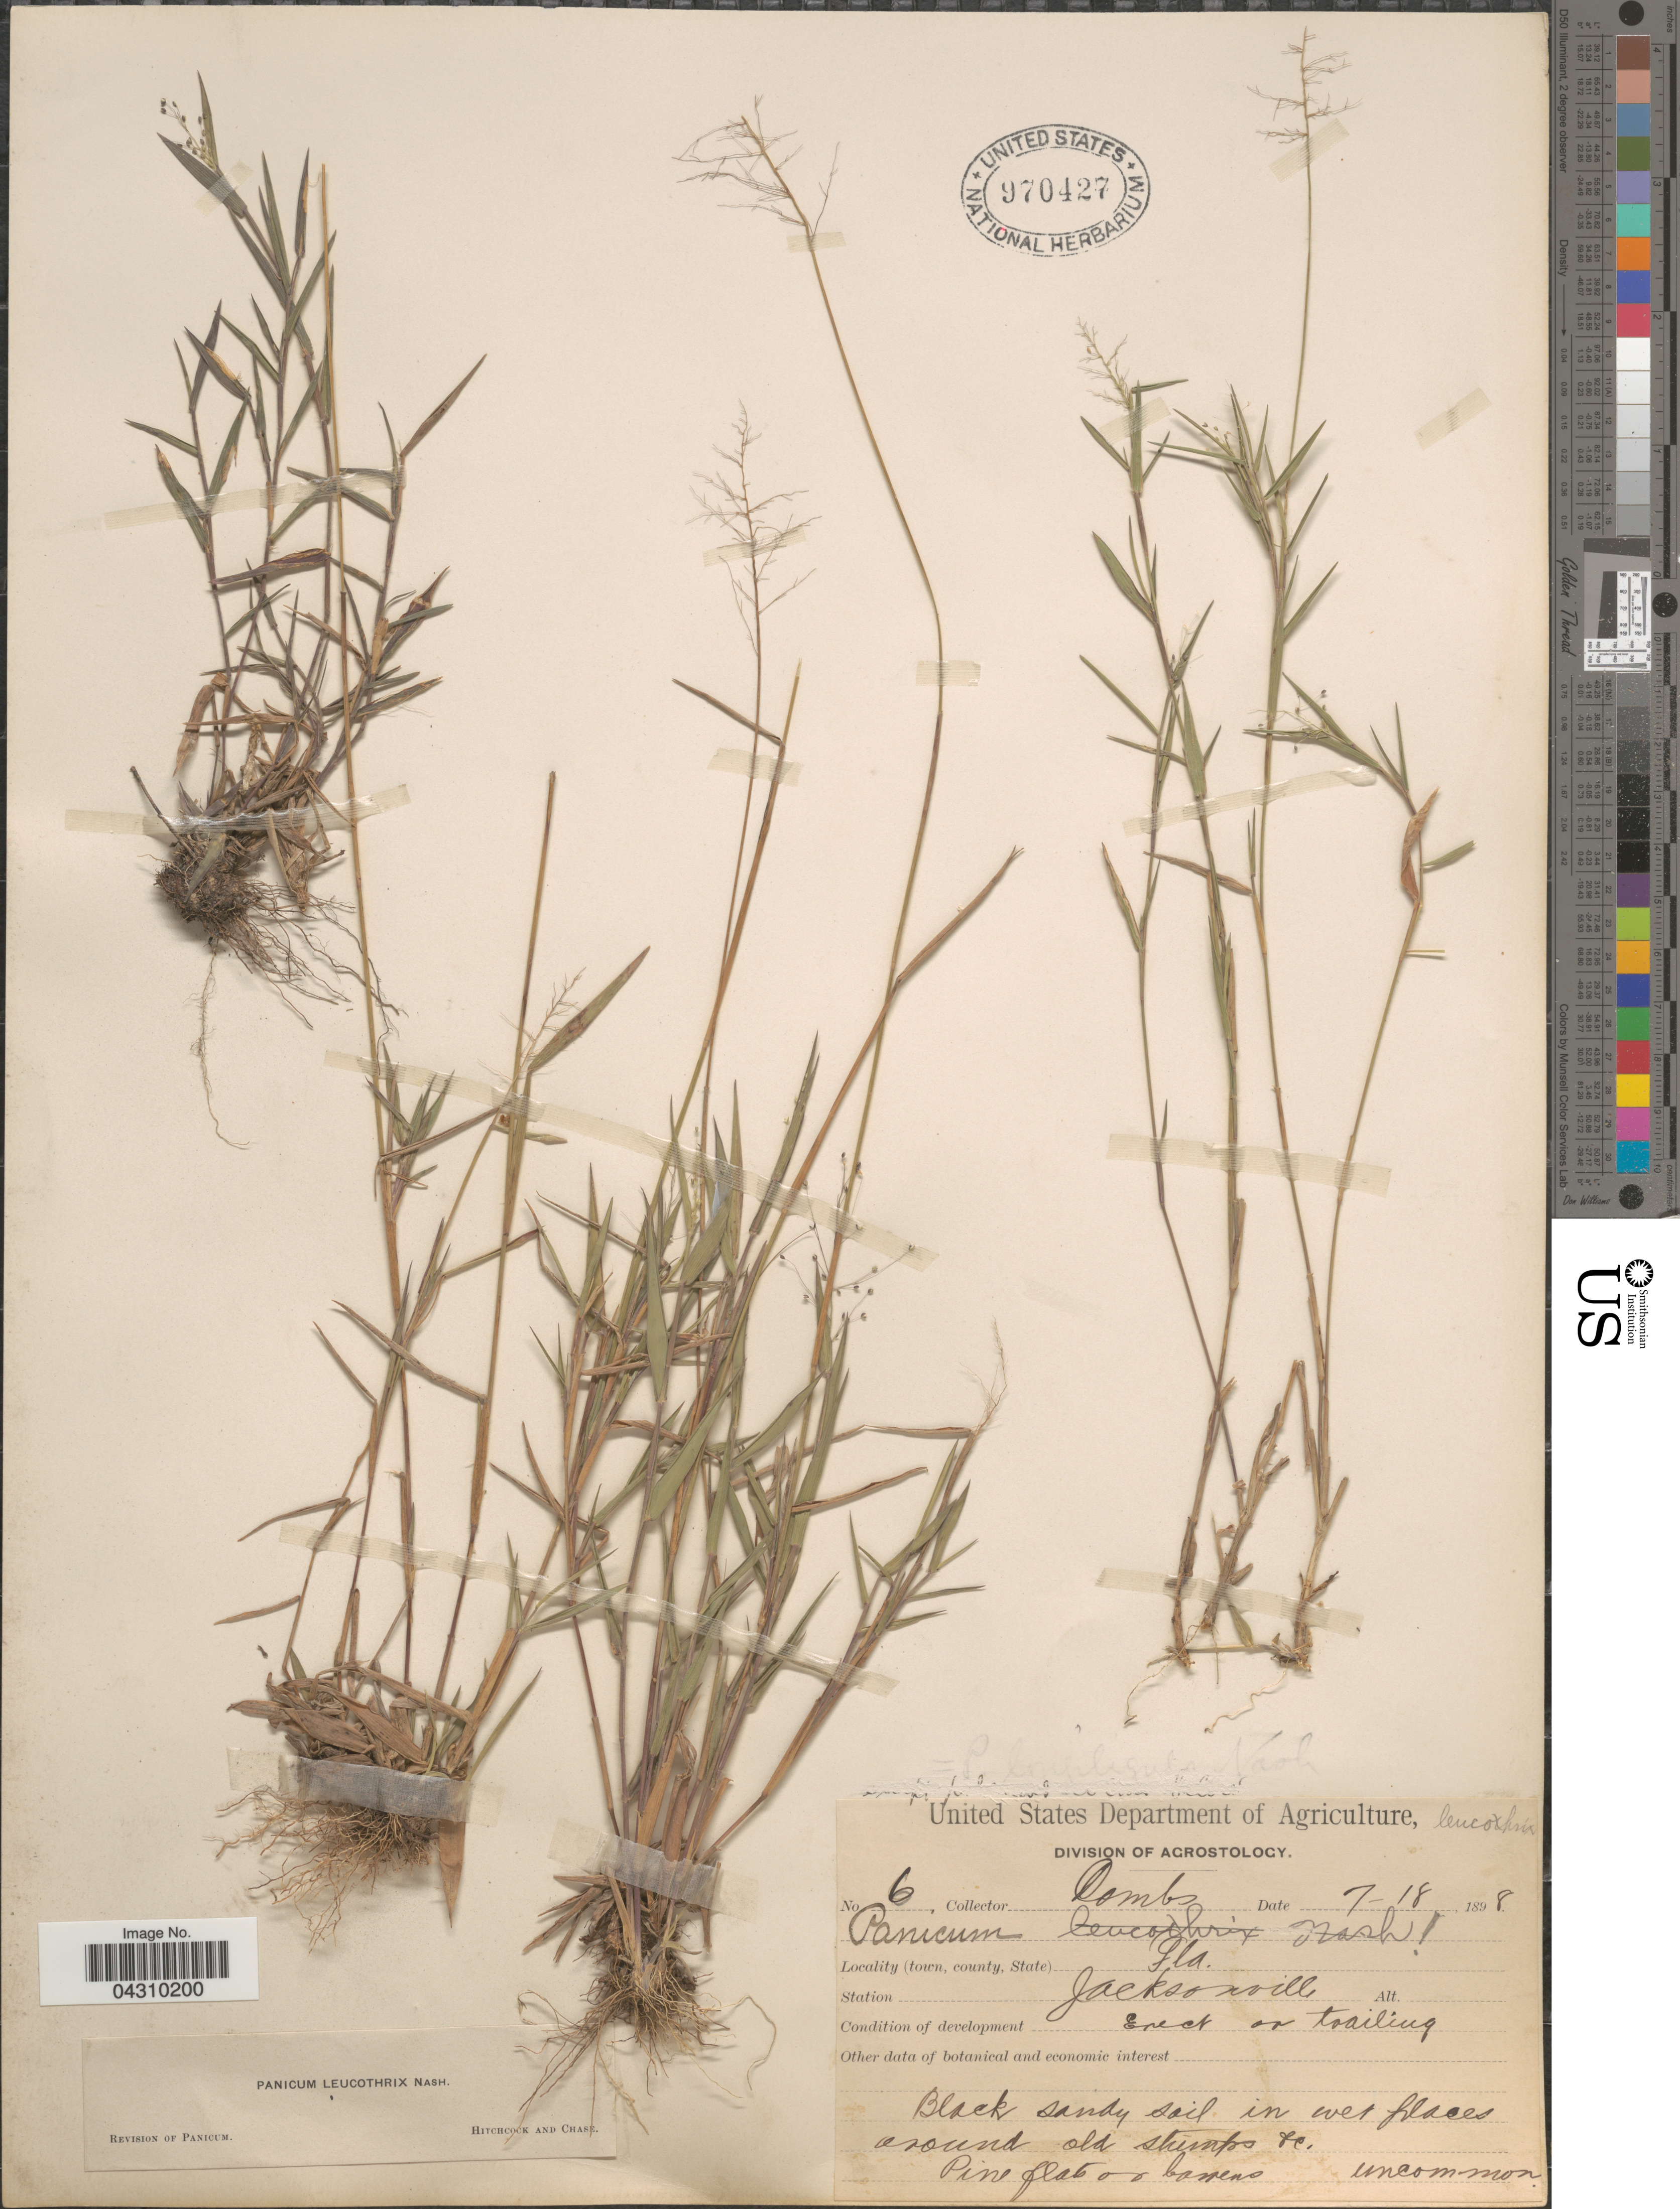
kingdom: Plantae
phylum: Tracheophyta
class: Liliopsida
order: Poales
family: Poaceae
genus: Dichanthelium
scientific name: Dichanthelium acuminatum var. acuminatum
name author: (Sw.) Gould & C.A. Clark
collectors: -. Combs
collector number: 6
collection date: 1898-07-18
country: United States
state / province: Florida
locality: Station Jacksonville.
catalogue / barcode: US 970427